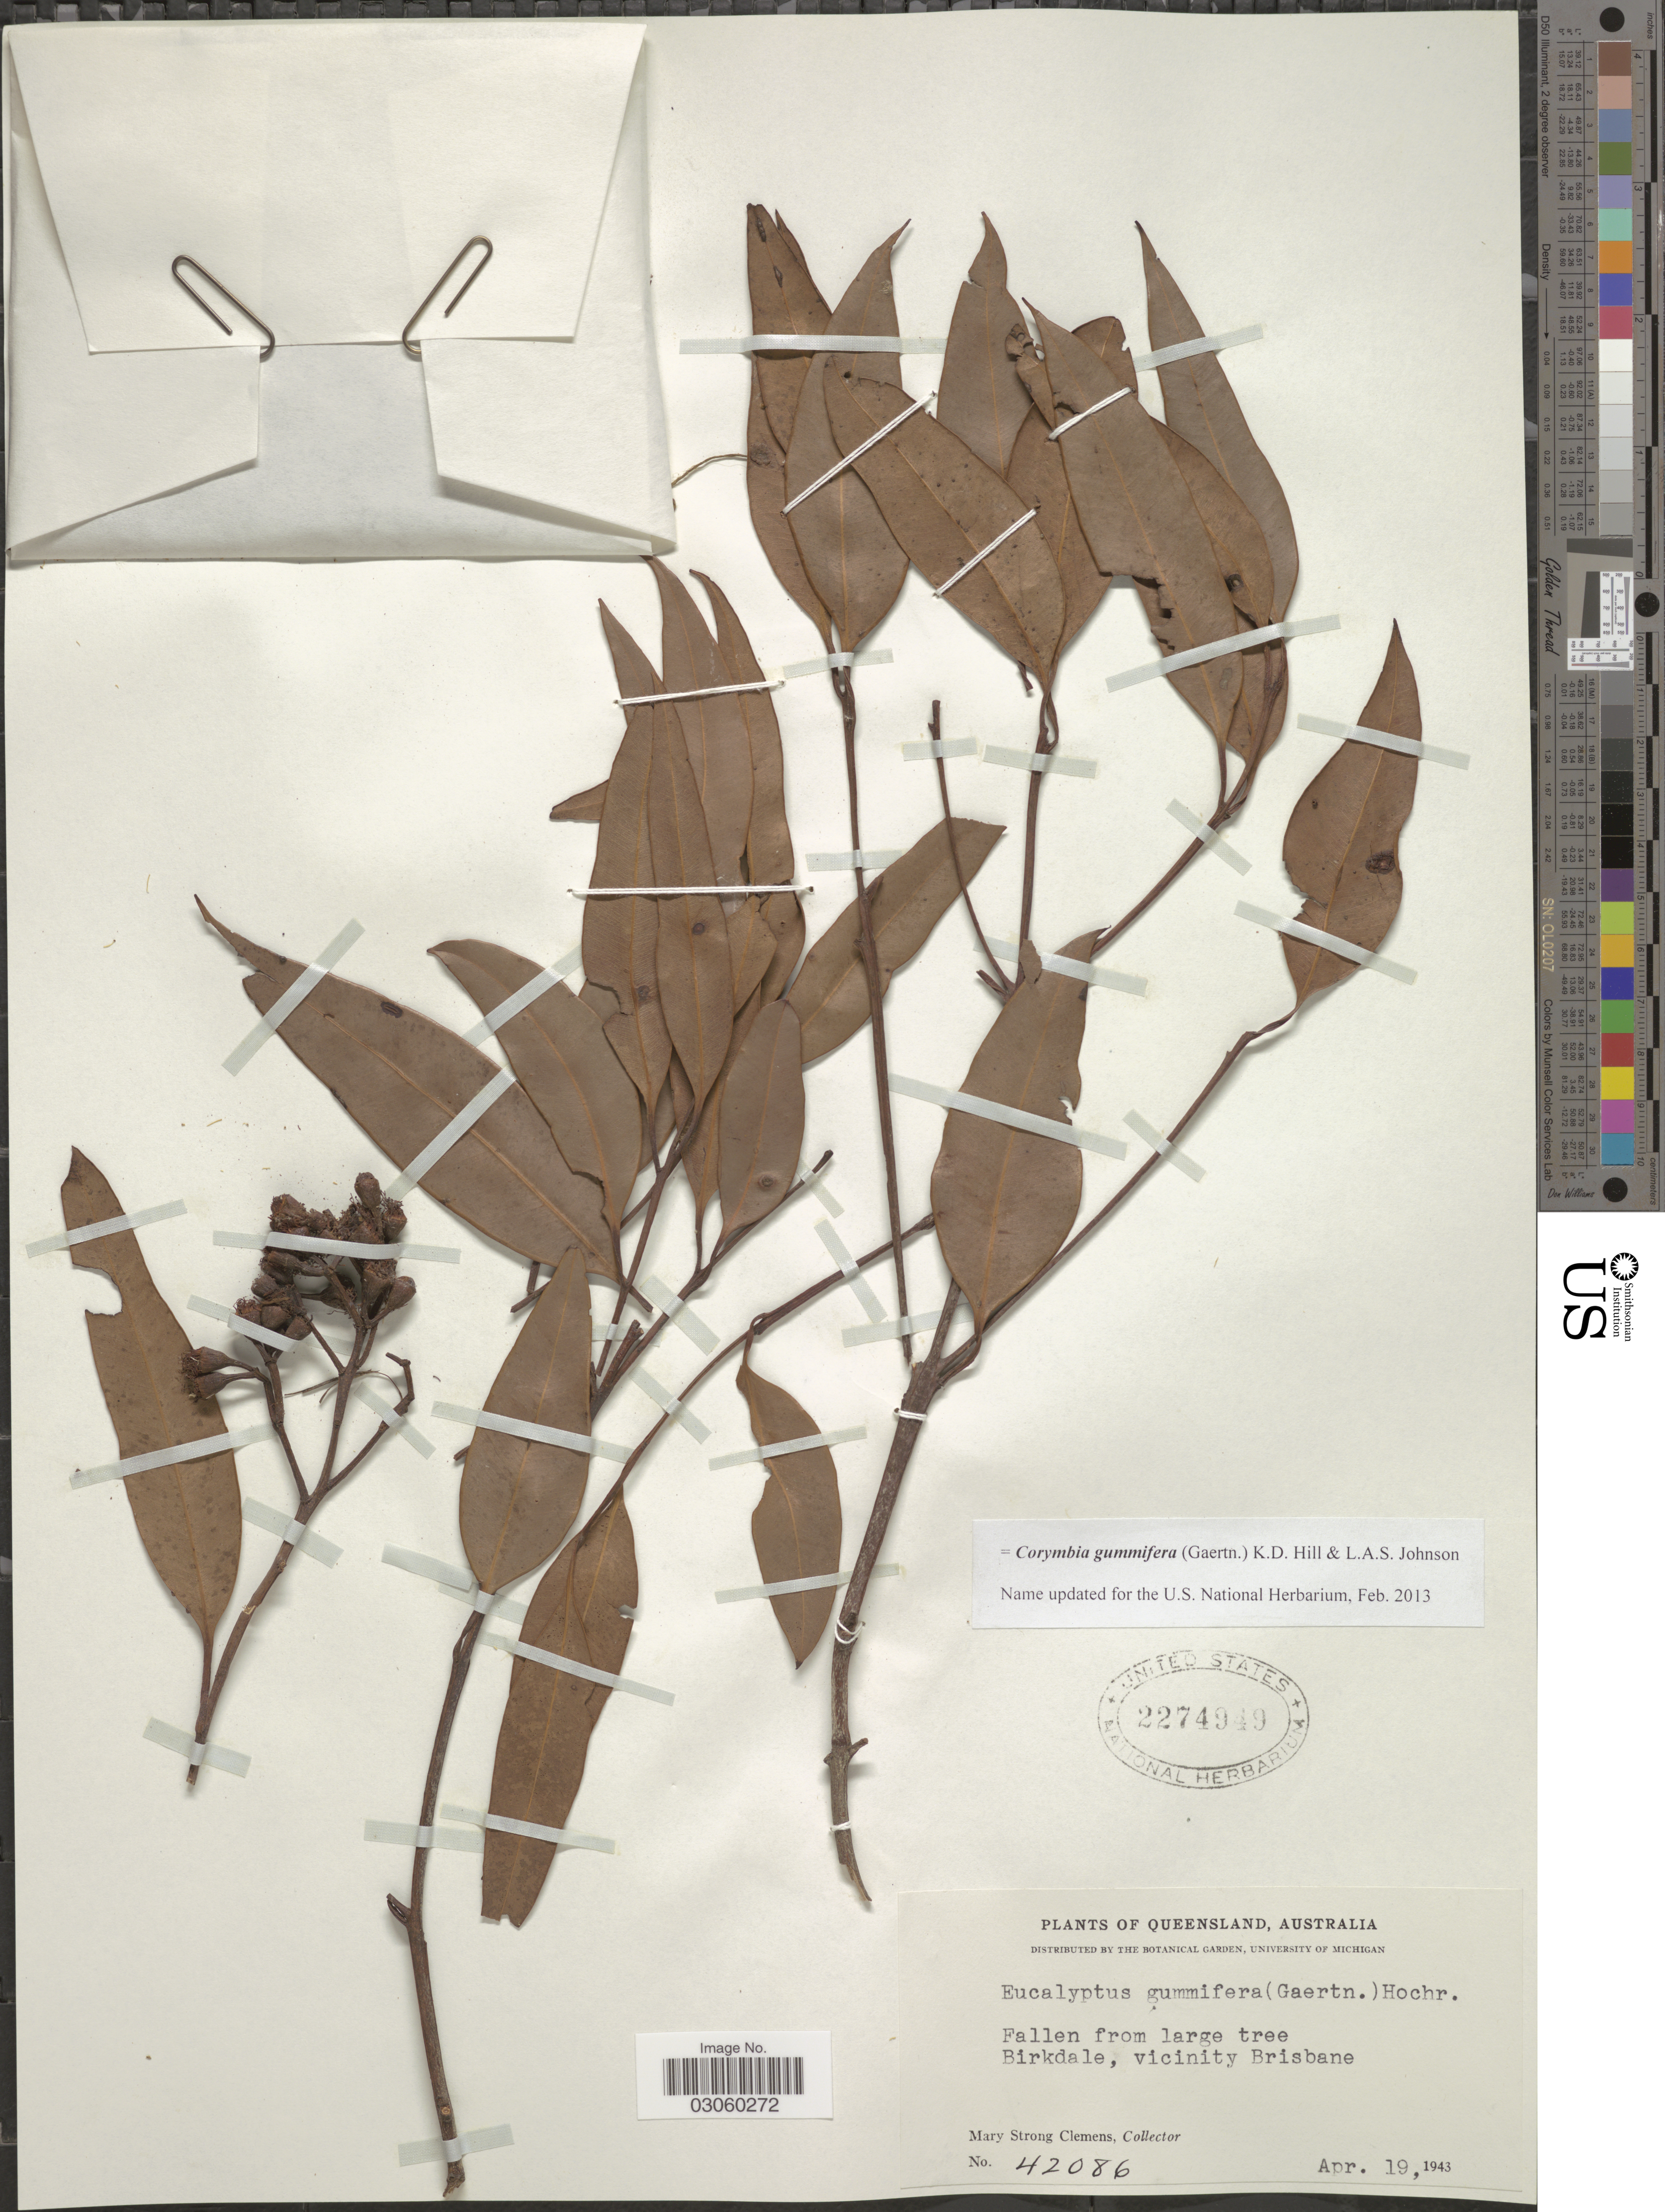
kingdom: Plantae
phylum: Tracheophyta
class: Magnoliopsida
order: Myrtales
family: Myrtaceae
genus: Corymbia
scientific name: Corymbia gummifera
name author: (Gaertn.) K.D. Hill & L.A.S. Johnson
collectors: M. S. Clemens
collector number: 42086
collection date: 1943-04-19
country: Australia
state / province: Queensland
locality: Birkdale, vicinity Brisbane.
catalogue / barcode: US 2274949